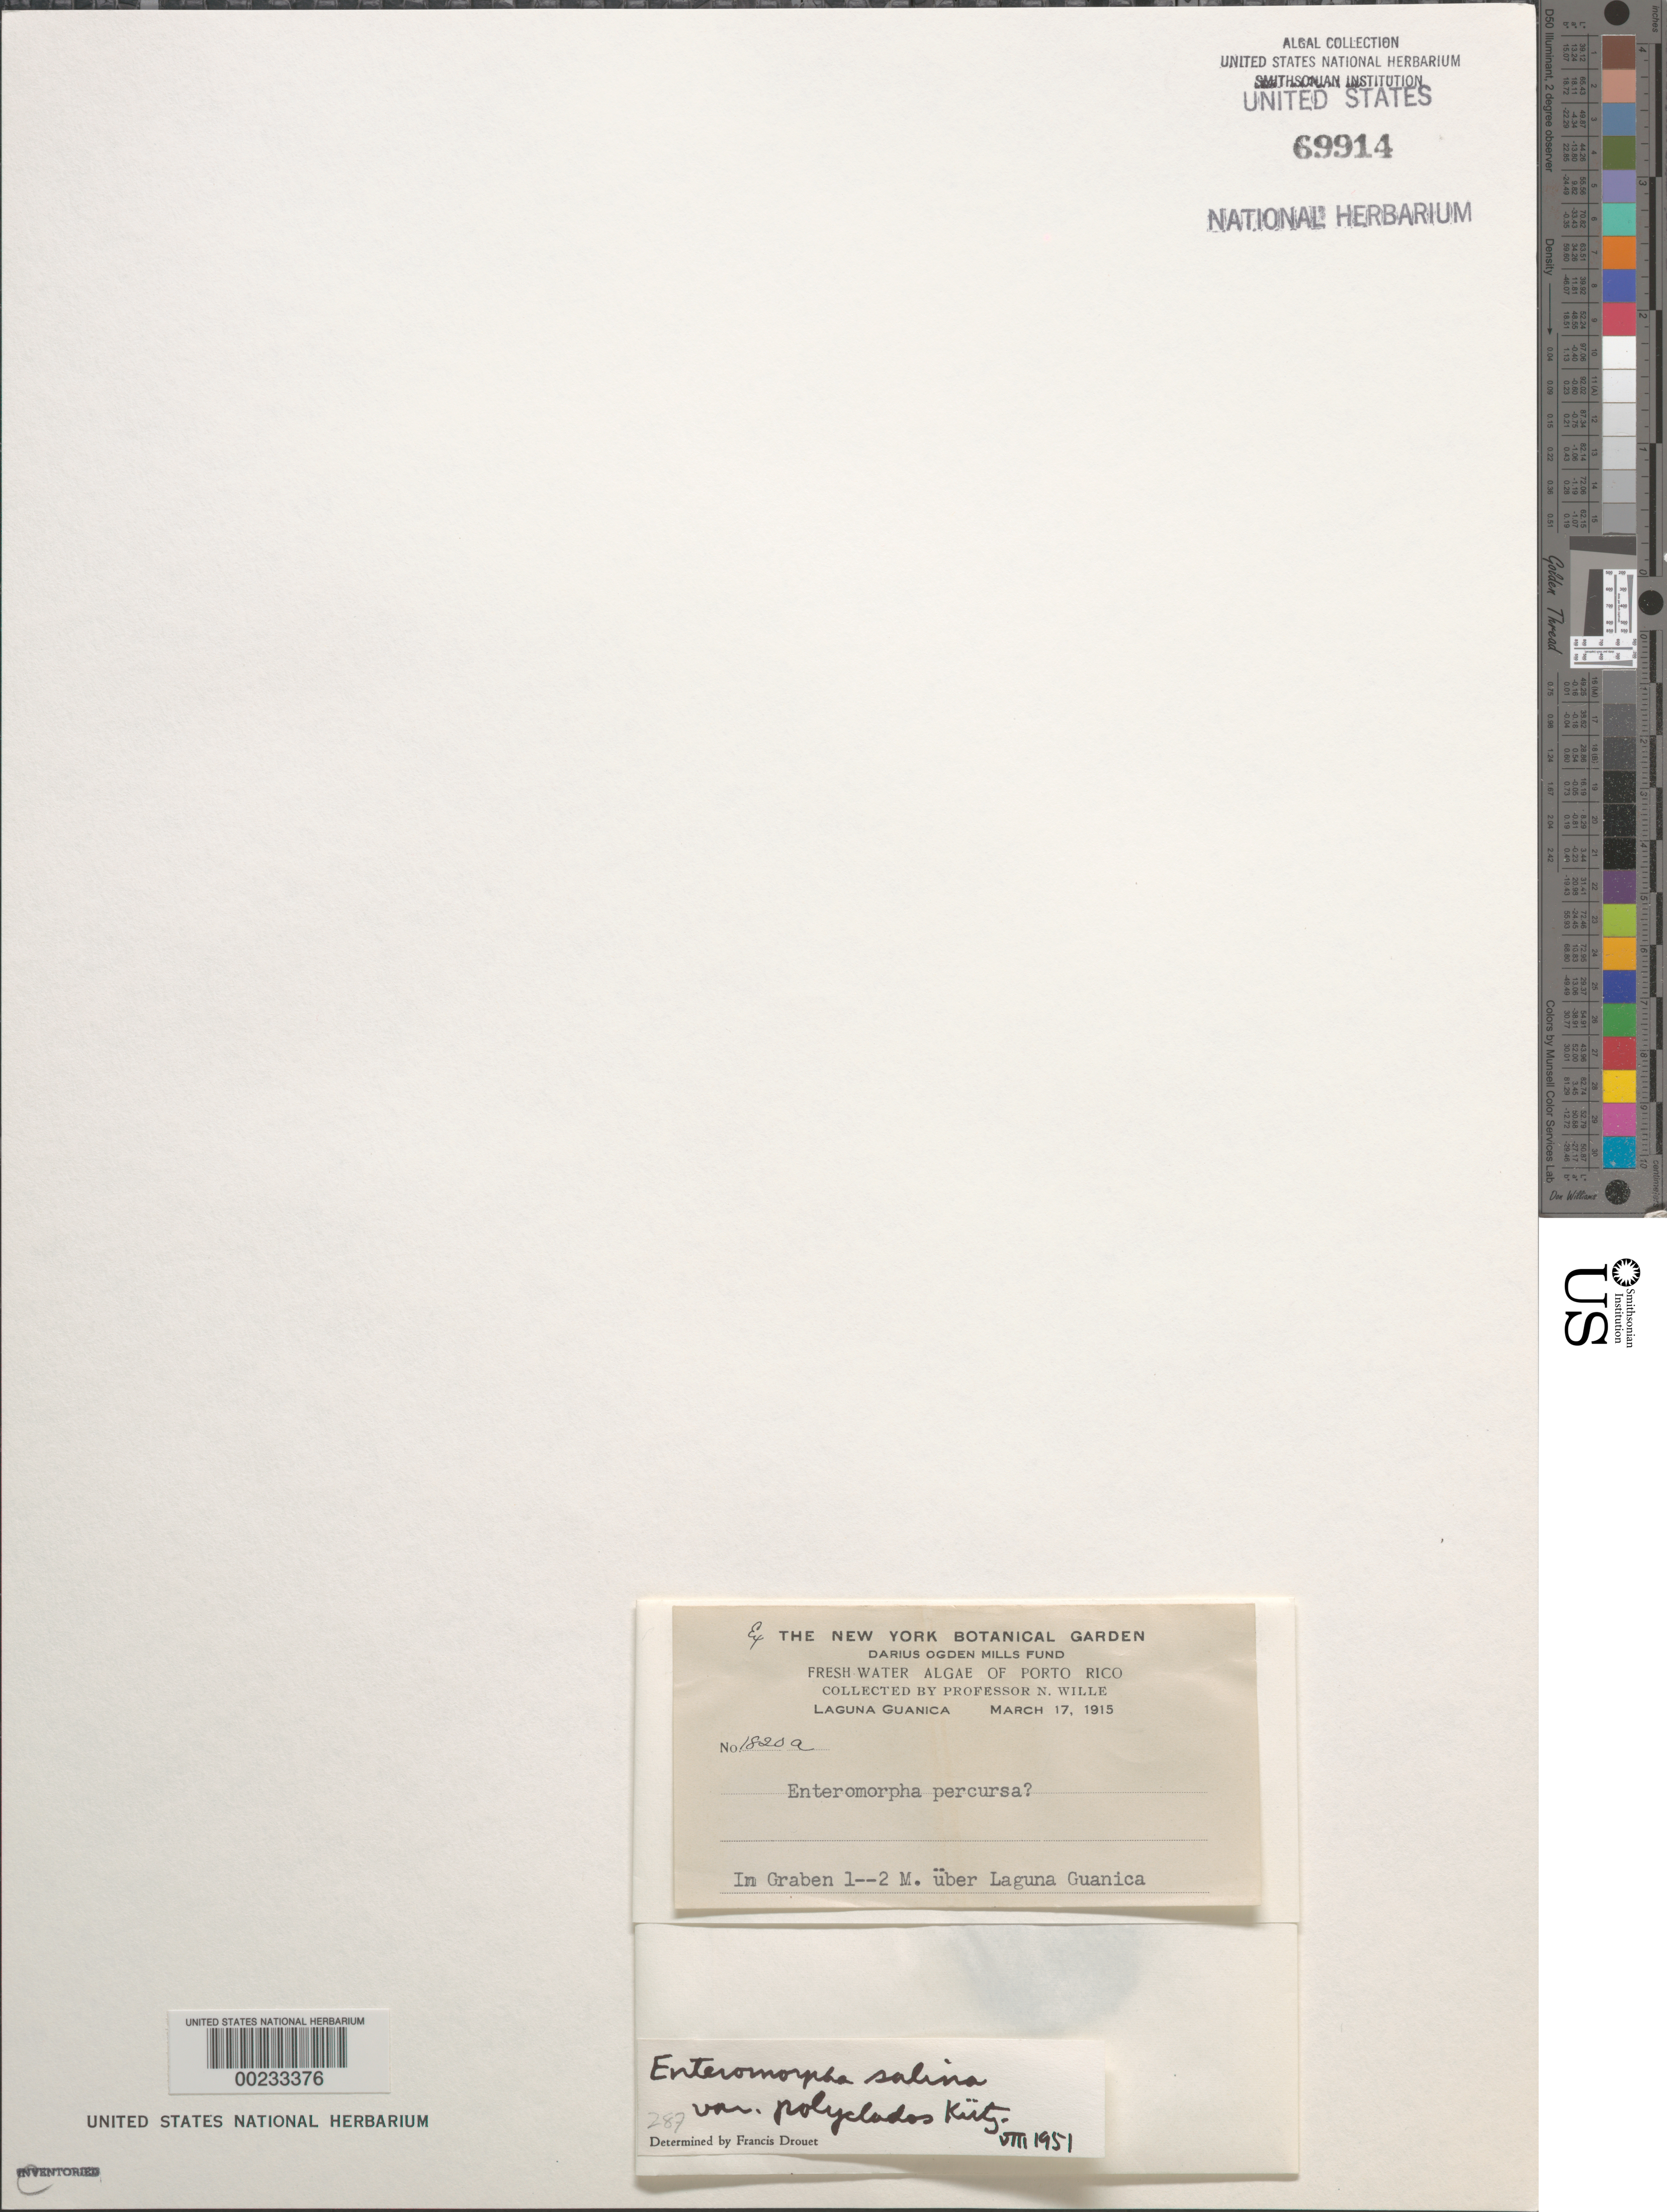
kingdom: Plantae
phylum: Chlorophyta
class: Ulvophyceae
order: Ulvales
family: Ulvaceae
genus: Ulva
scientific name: Ulva prolifera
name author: O.F. Müller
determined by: Algae name updating Project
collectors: N. Wille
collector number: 1820a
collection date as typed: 17 Mar 1915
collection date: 1915-03-17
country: Puerto Rico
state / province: Guanica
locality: Laguna guanica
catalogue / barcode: US 69914